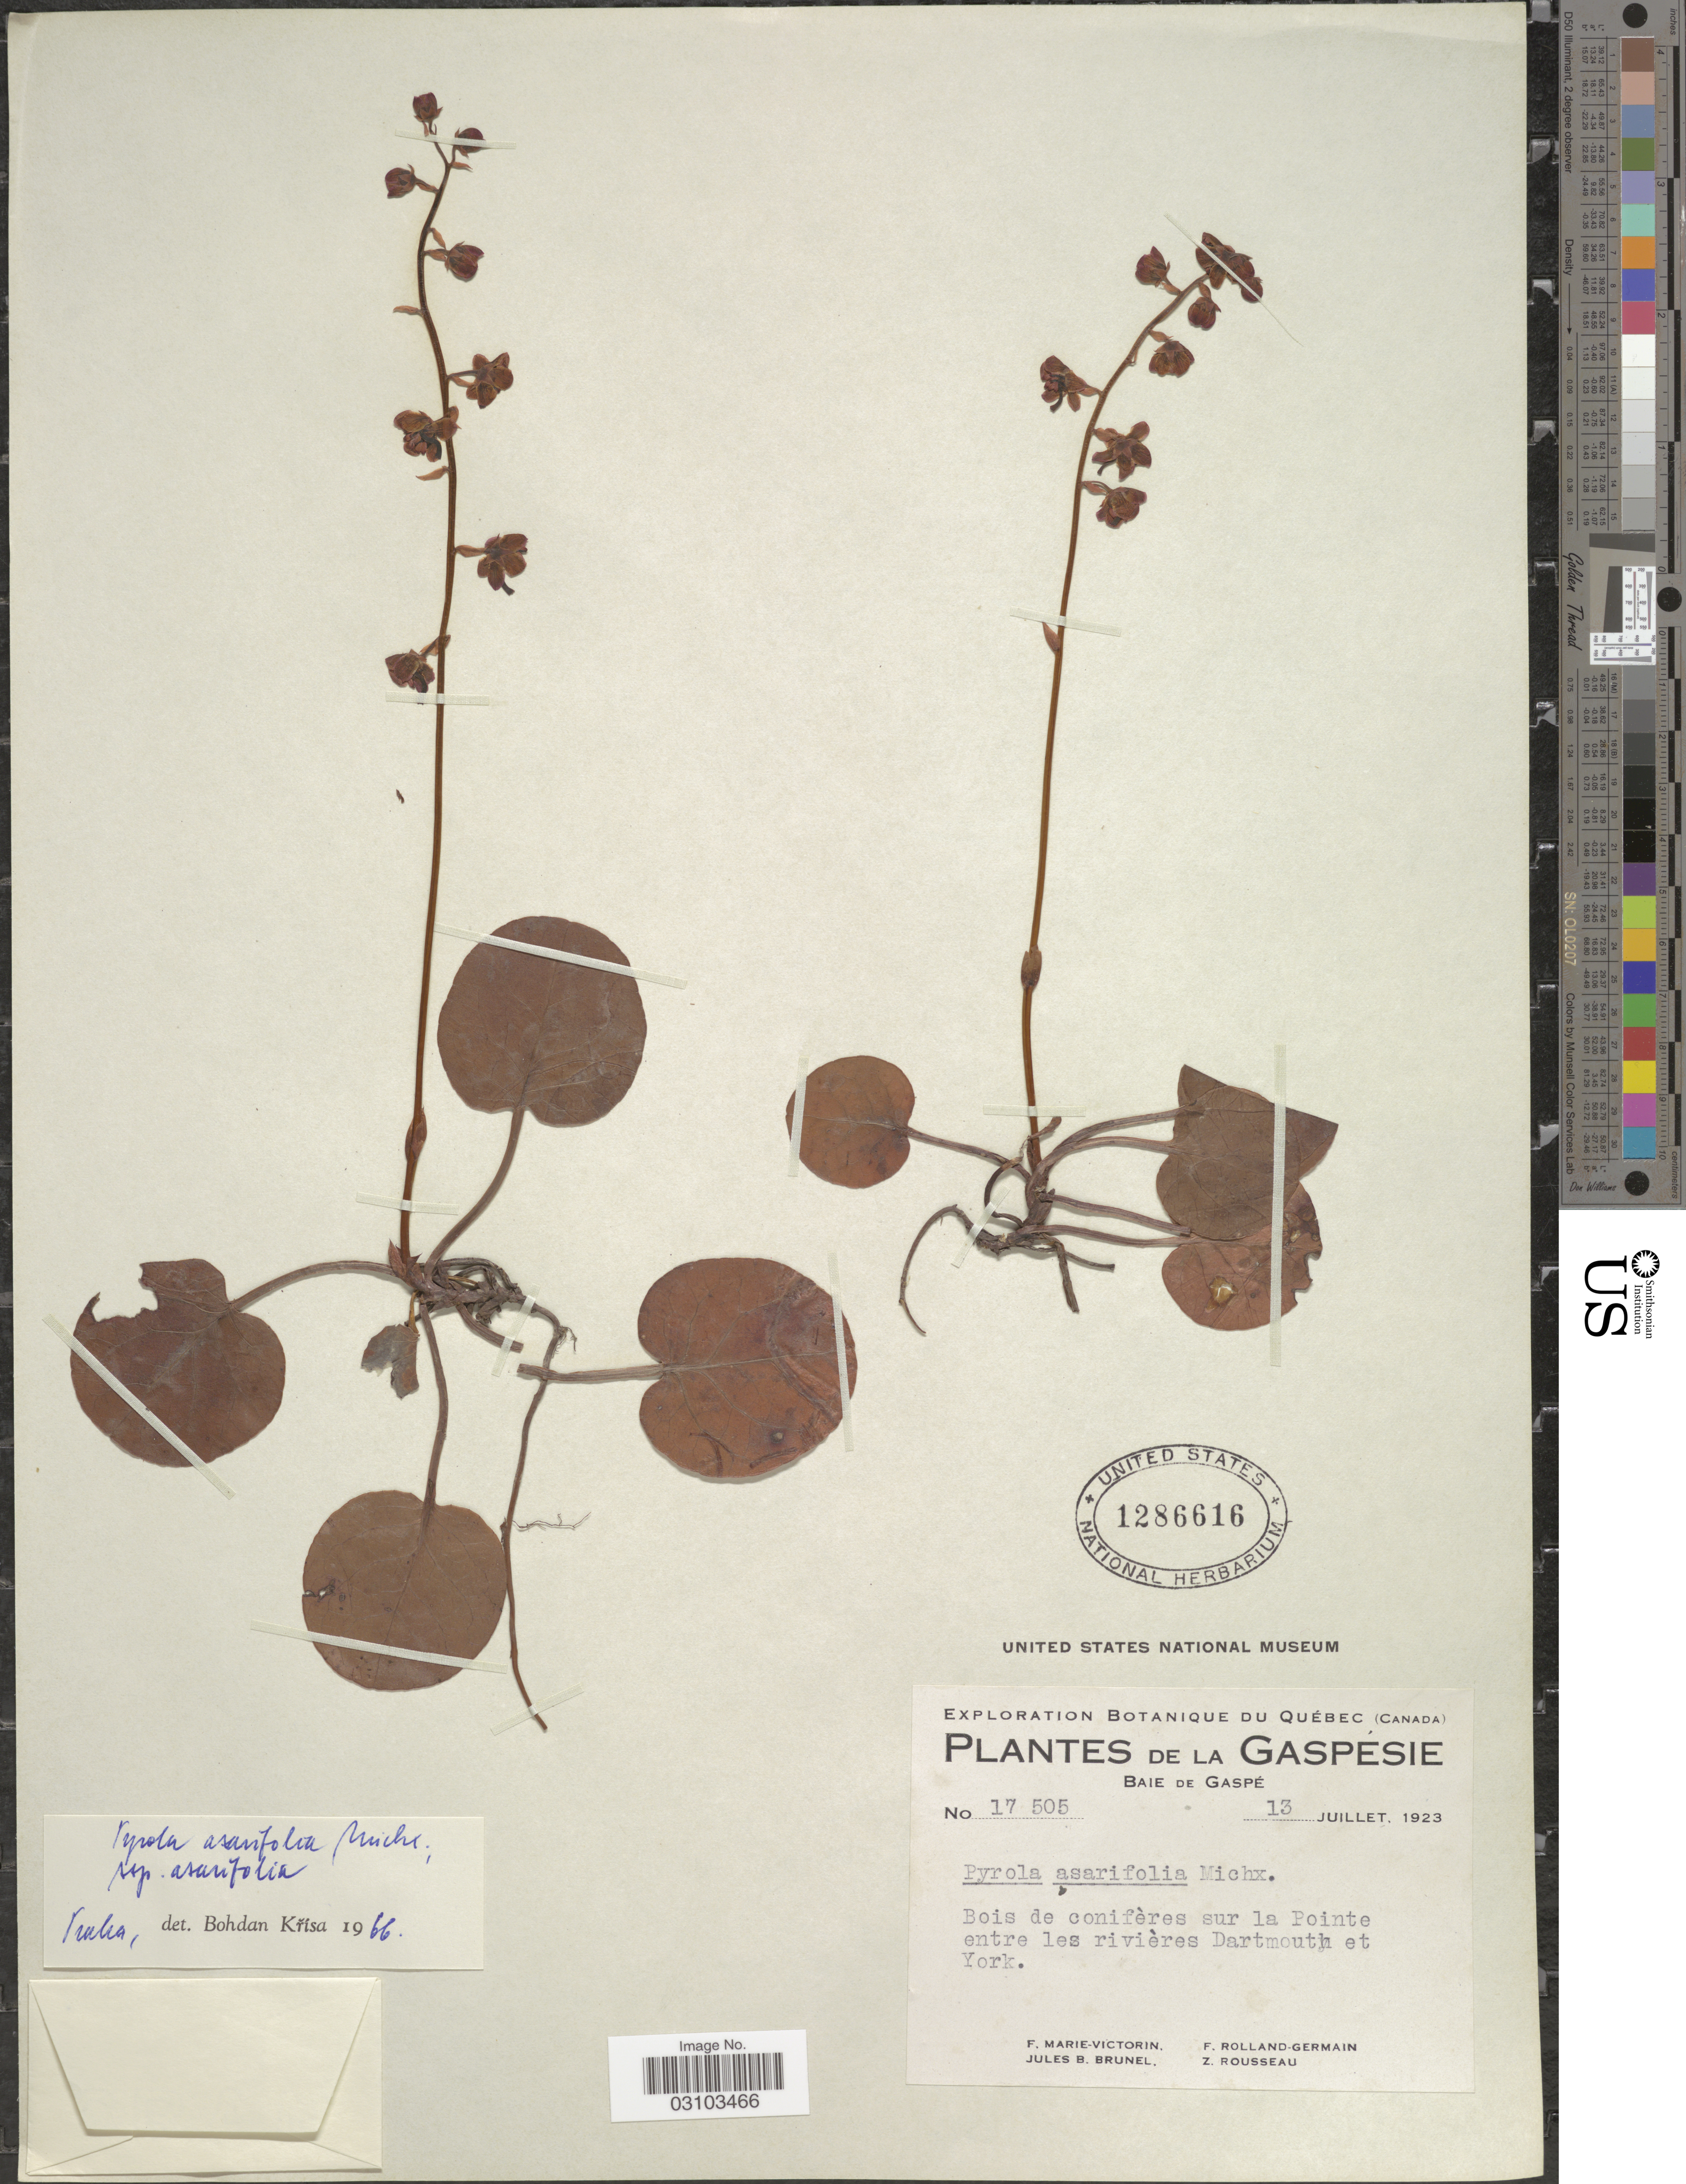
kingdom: Plantae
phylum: Tracheophyta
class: Magnoliopsida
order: Ericales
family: Ericaceae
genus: Pyrola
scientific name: Pyrola asarifolia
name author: Michx.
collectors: F. Marie-Victorin, J. Brunel, Rolland-Germain & Z. Rousseau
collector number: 17505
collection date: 1923-07-13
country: Canada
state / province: Quebec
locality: De la Gaspésie, Baie de Gaspé, Bois de conifères sur la Pointe entre les rivières Dartmouth et York.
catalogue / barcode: US 1286616